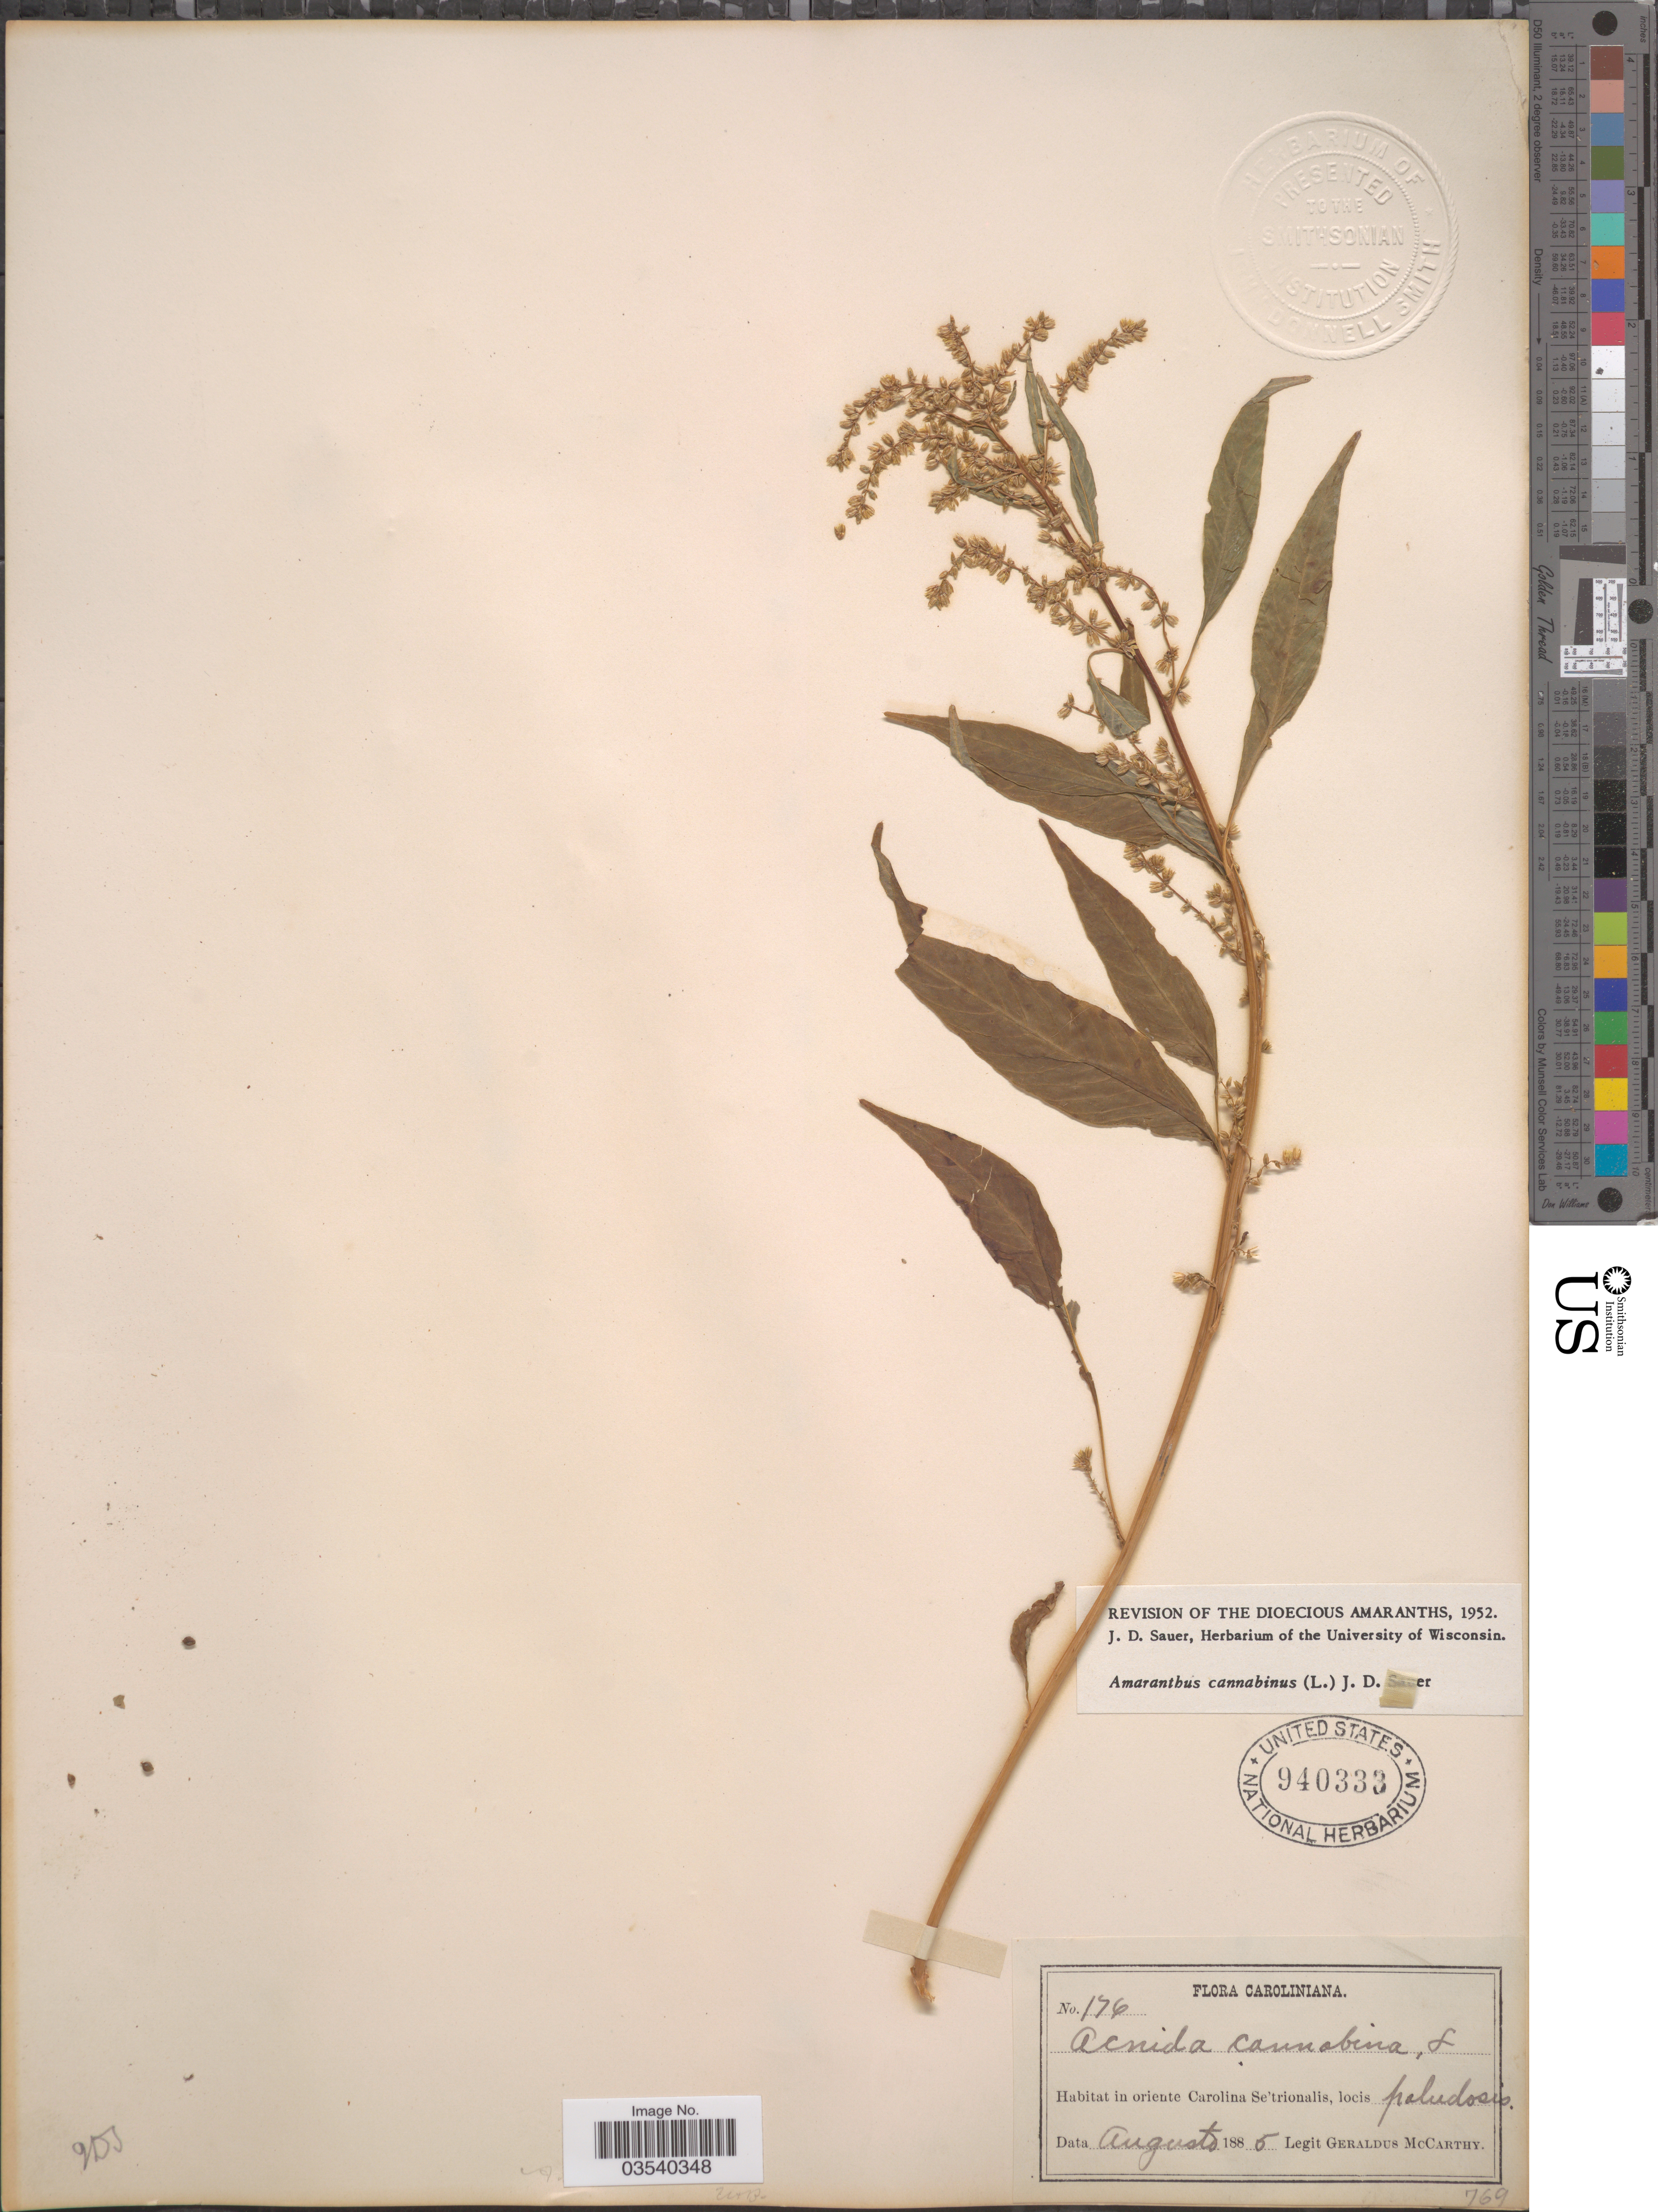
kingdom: Plantae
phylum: Tracheophyta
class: Magnoliopsida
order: Caryophyllales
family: Amaranthaceae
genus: Amaranthus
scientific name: Amaranthus cannabinus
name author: (L.) E.G. F. Sauer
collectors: M. McCarthy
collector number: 176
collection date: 1885-08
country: United States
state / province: North Carolina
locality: Caroliniana, in oriente Carolina Se'trionalis, locis paludosis.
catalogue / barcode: US 940333